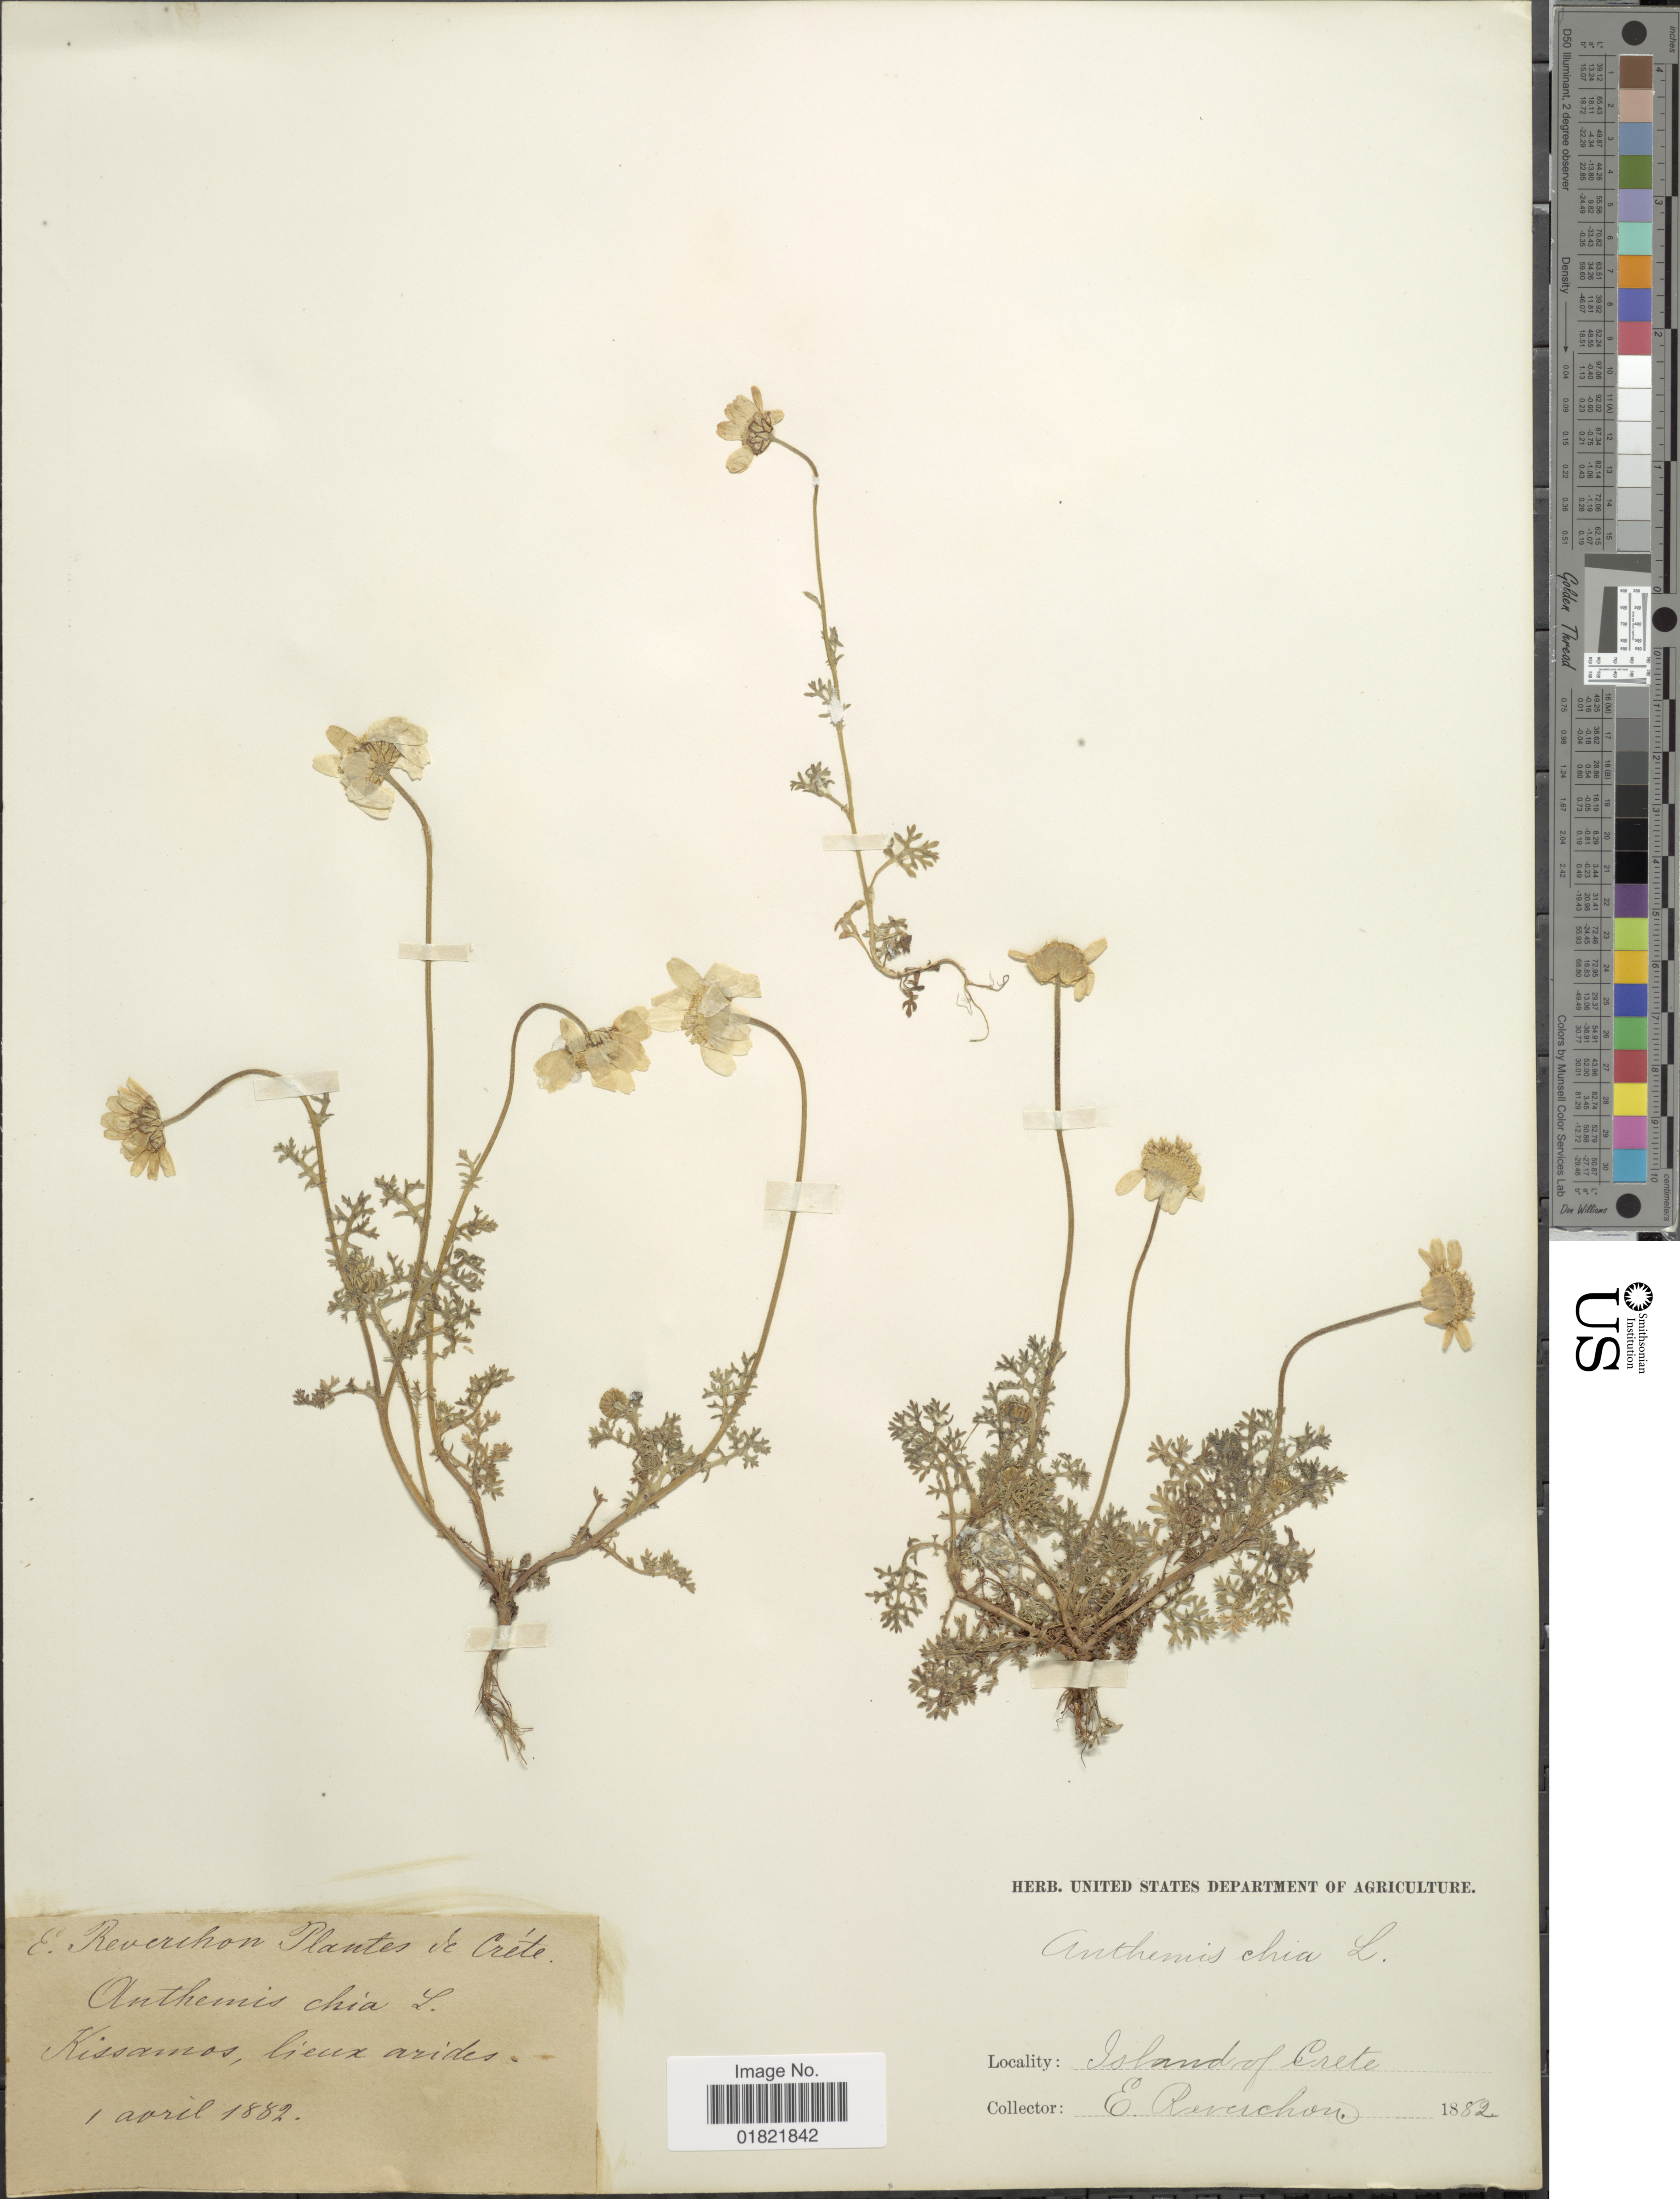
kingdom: Plantae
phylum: Tracheophyta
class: Magnoliopsida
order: Asterales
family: Asteraceae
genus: Anthemis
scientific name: Anthemis chia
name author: L.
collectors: E. Reverchon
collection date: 1882-04-01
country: Greece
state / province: Crete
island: Crete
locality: Kissamos, Island of Crete, lieux arides.